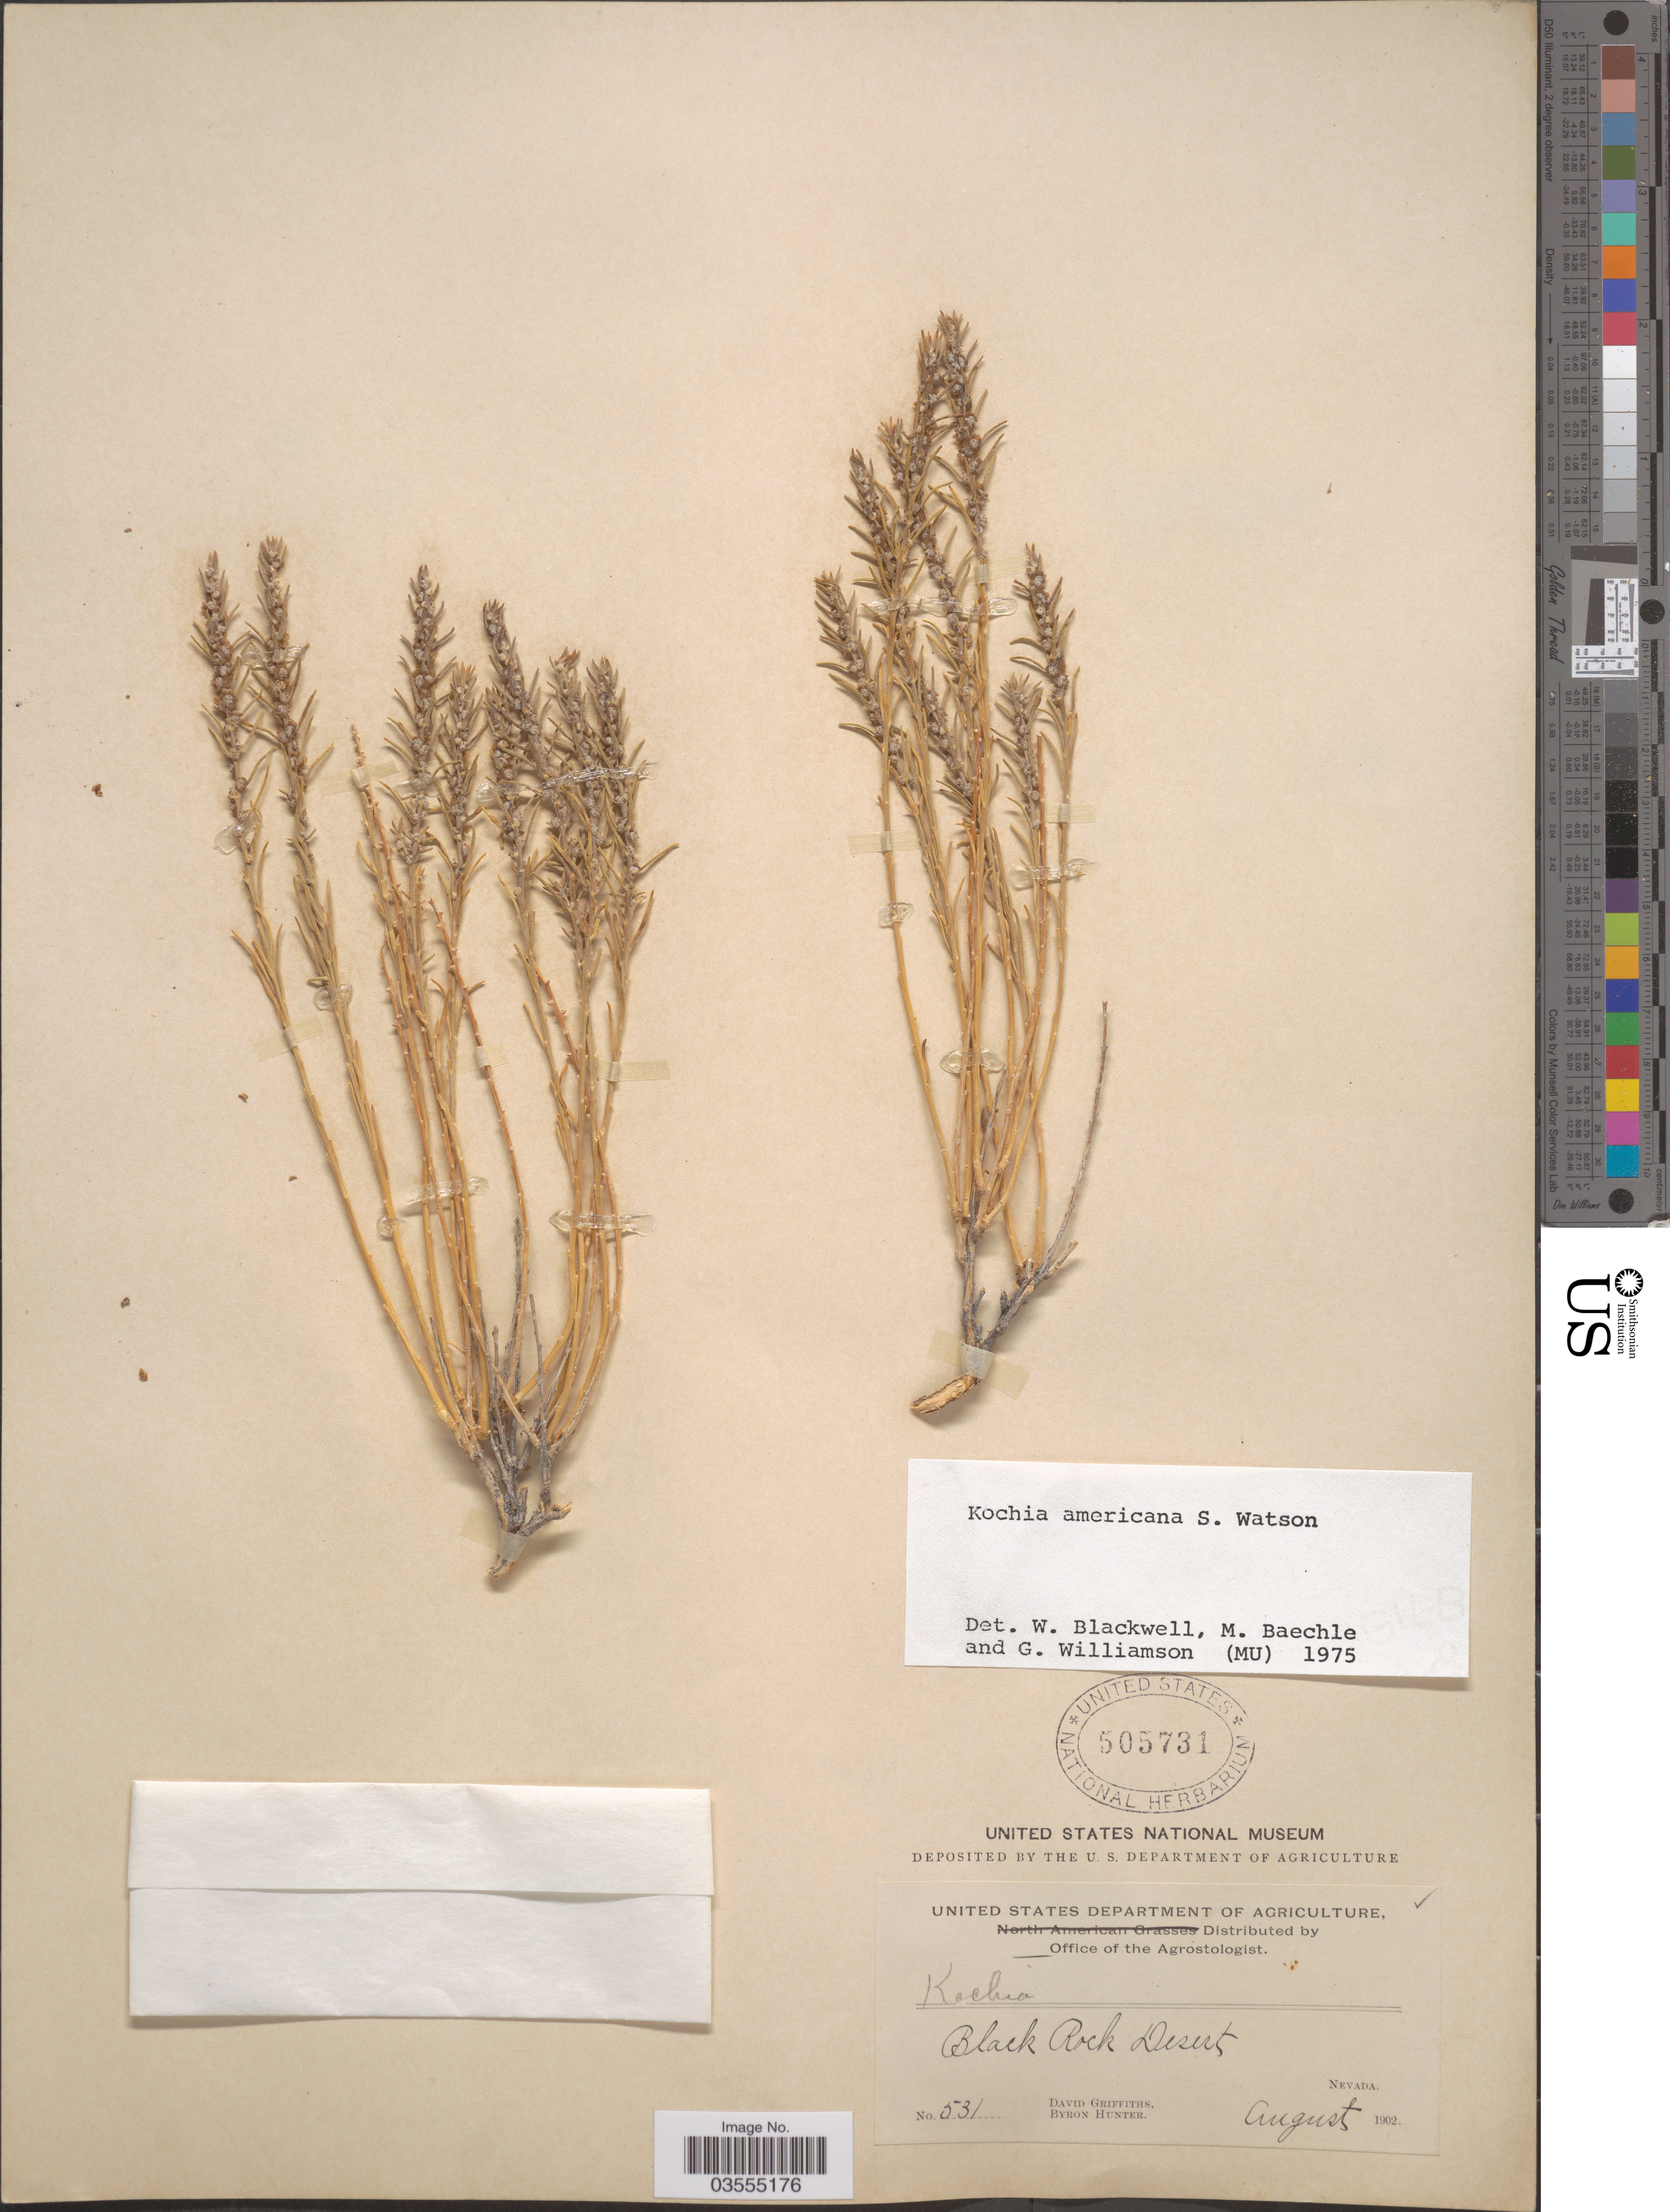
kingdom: Plantae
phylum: Tracheophyta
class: Magnoliopsida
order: Caryophyllales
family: Amaranthaceae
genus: Neokochia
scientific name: Neokochia americana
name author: (S. Watson) G.L. Chu & S.C. Sand.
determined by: U.S. National Herbarium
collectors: D. Griffiths & B. Hunter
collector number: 531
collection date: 1902-08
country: United States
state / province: Nevada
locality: Black Rock Desert.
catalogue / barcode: US 505731